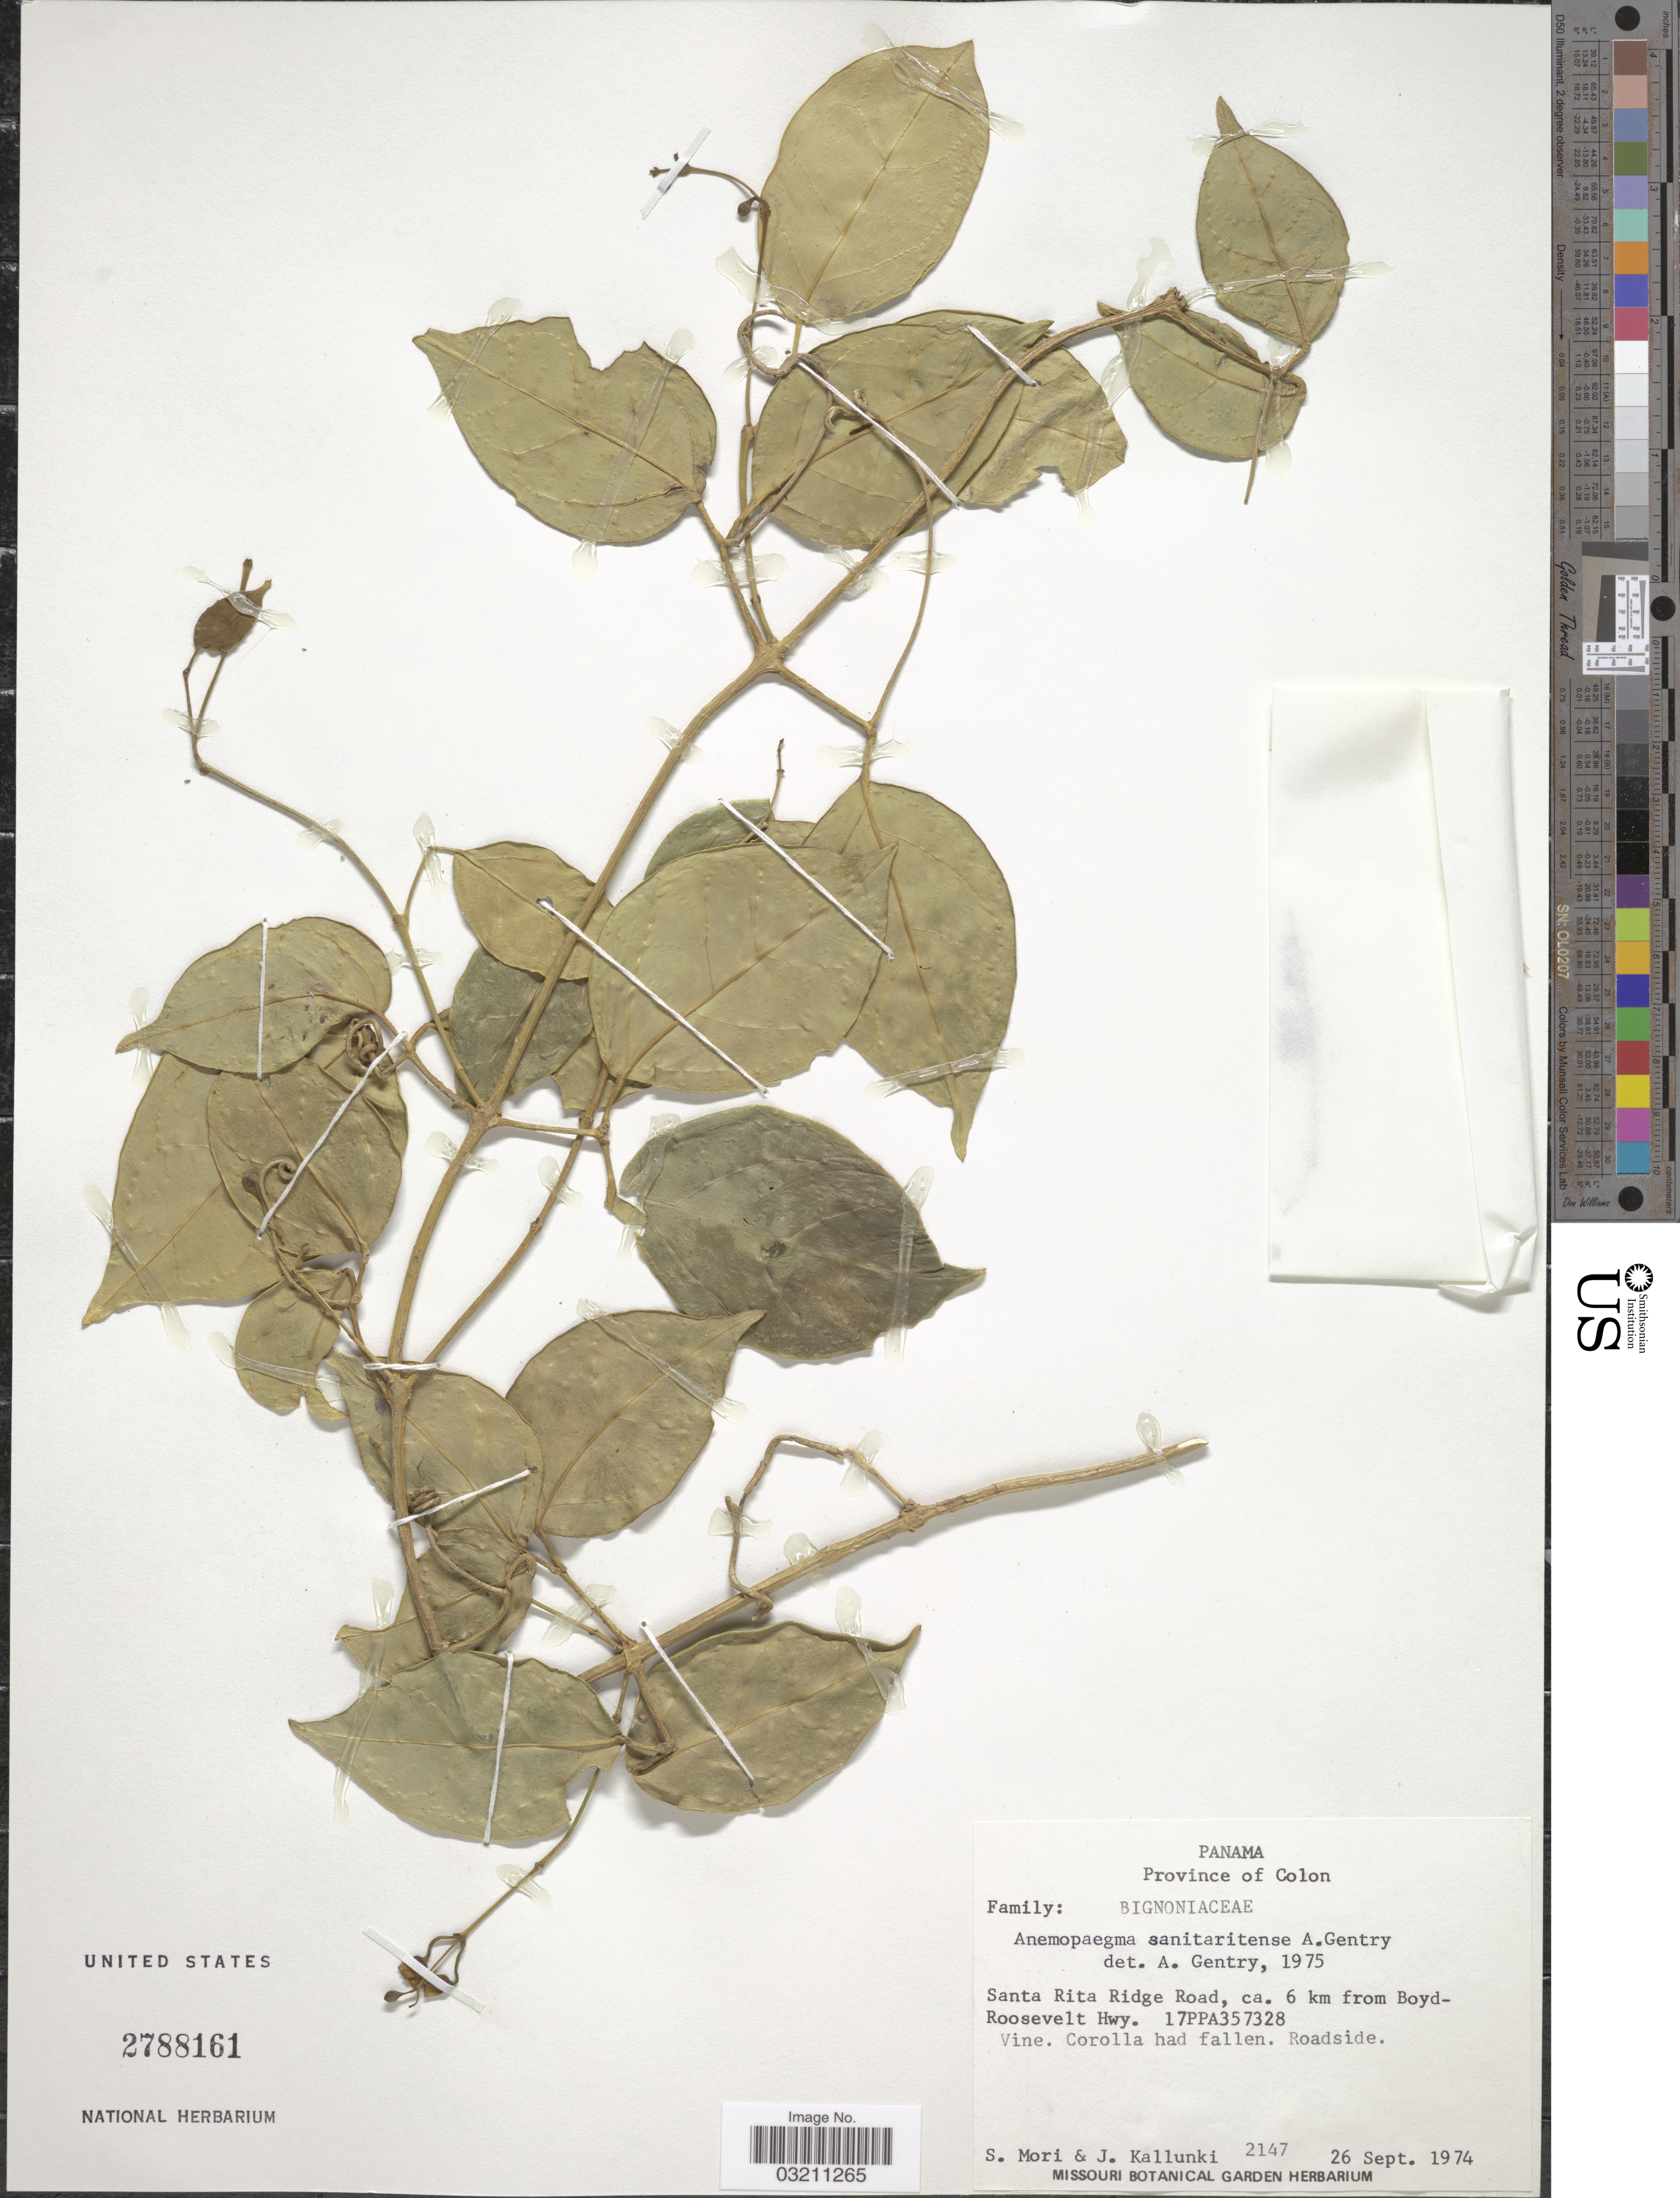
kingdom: Plantae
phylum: Tracheophyta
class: Magnoliopsida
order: Lamiales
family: Bignoniaceae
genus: Anemopaegma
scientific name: Anemopaegma santa-ritense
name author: A.H. Gentry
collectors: S. Mori & J. Kallunki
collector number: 2147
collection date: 1974-09-26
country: Panama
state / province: Colón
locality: Santa Rita Ridge Road, ca. 6 km from Boyd-Roosevelt Hwy.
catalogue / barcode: US 2788161